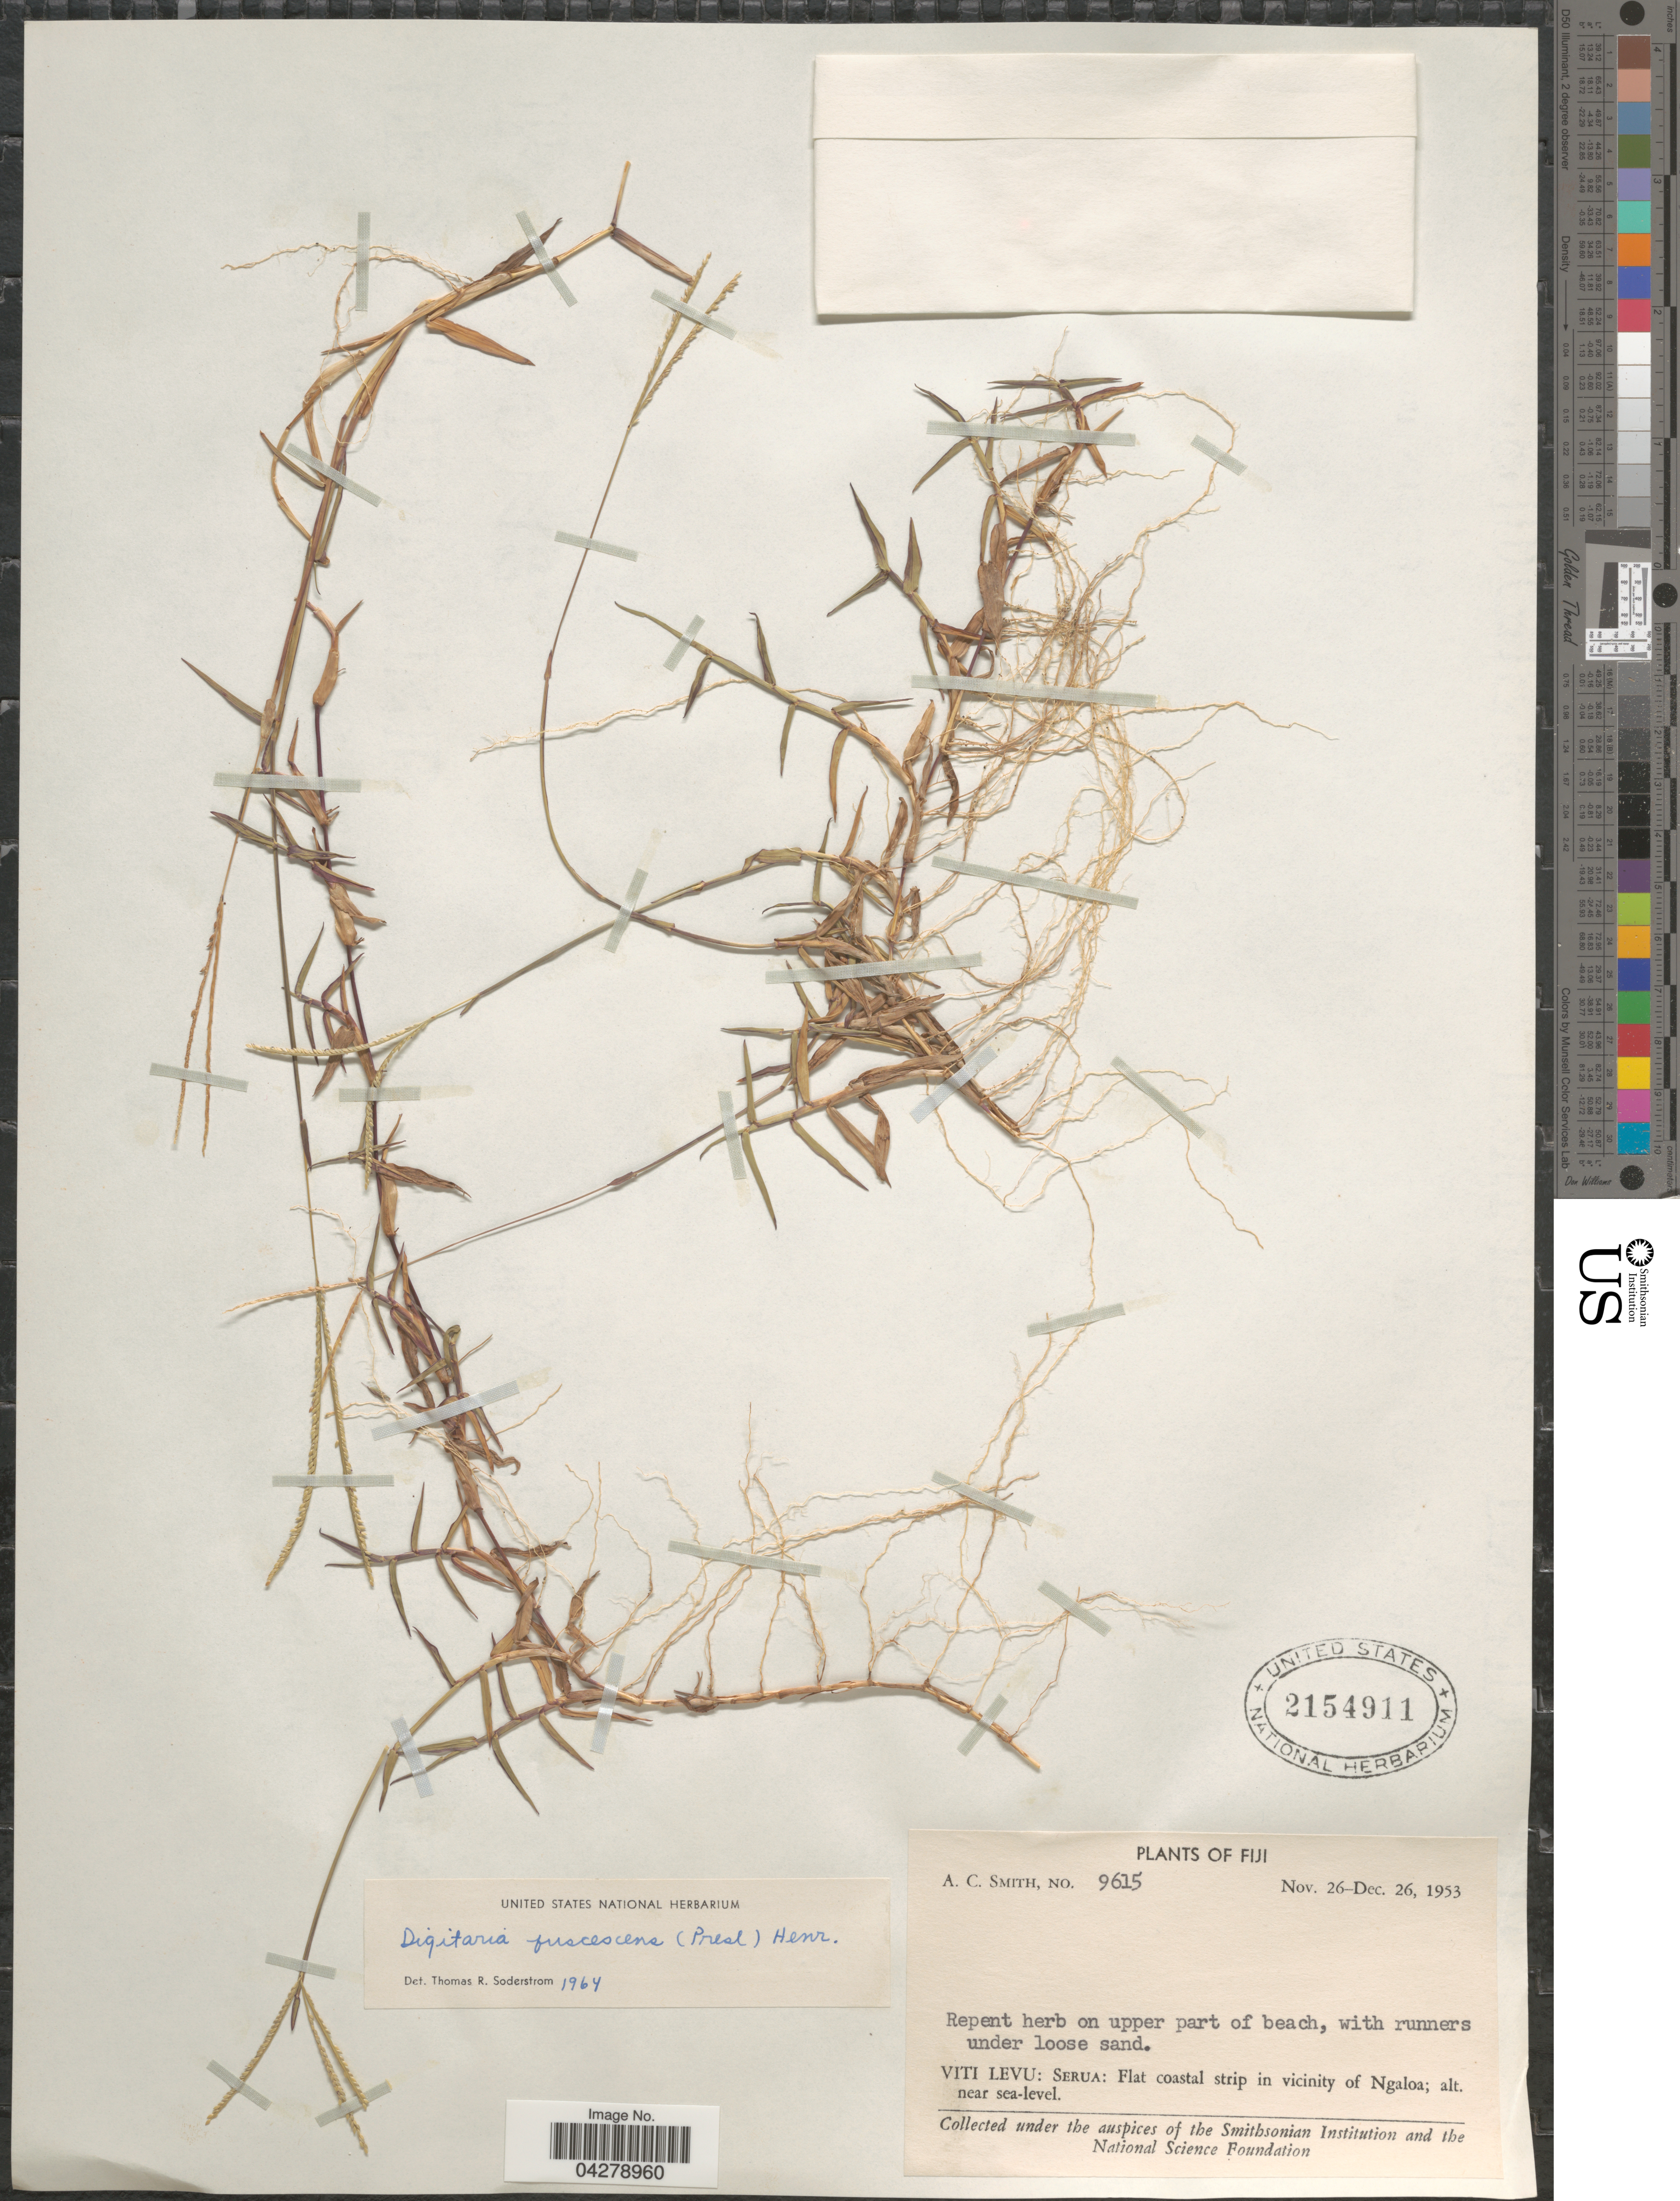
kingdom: Plantae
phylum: Tracheophyta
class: Liliopsida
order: Poales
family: Poaceae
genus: Digitaria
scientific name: Digitaria fuscescens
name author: (J. Presl) Henr.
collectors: A. C. Smith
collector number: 9615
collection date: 1953-11-26/1953-12-16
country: Fiji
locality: Repent herb on upper part of beach, with runners under loose sand. Viti Levu: Serua: Flat coastal strip in vicinity of Ngaloa.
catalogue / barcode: US 2154911